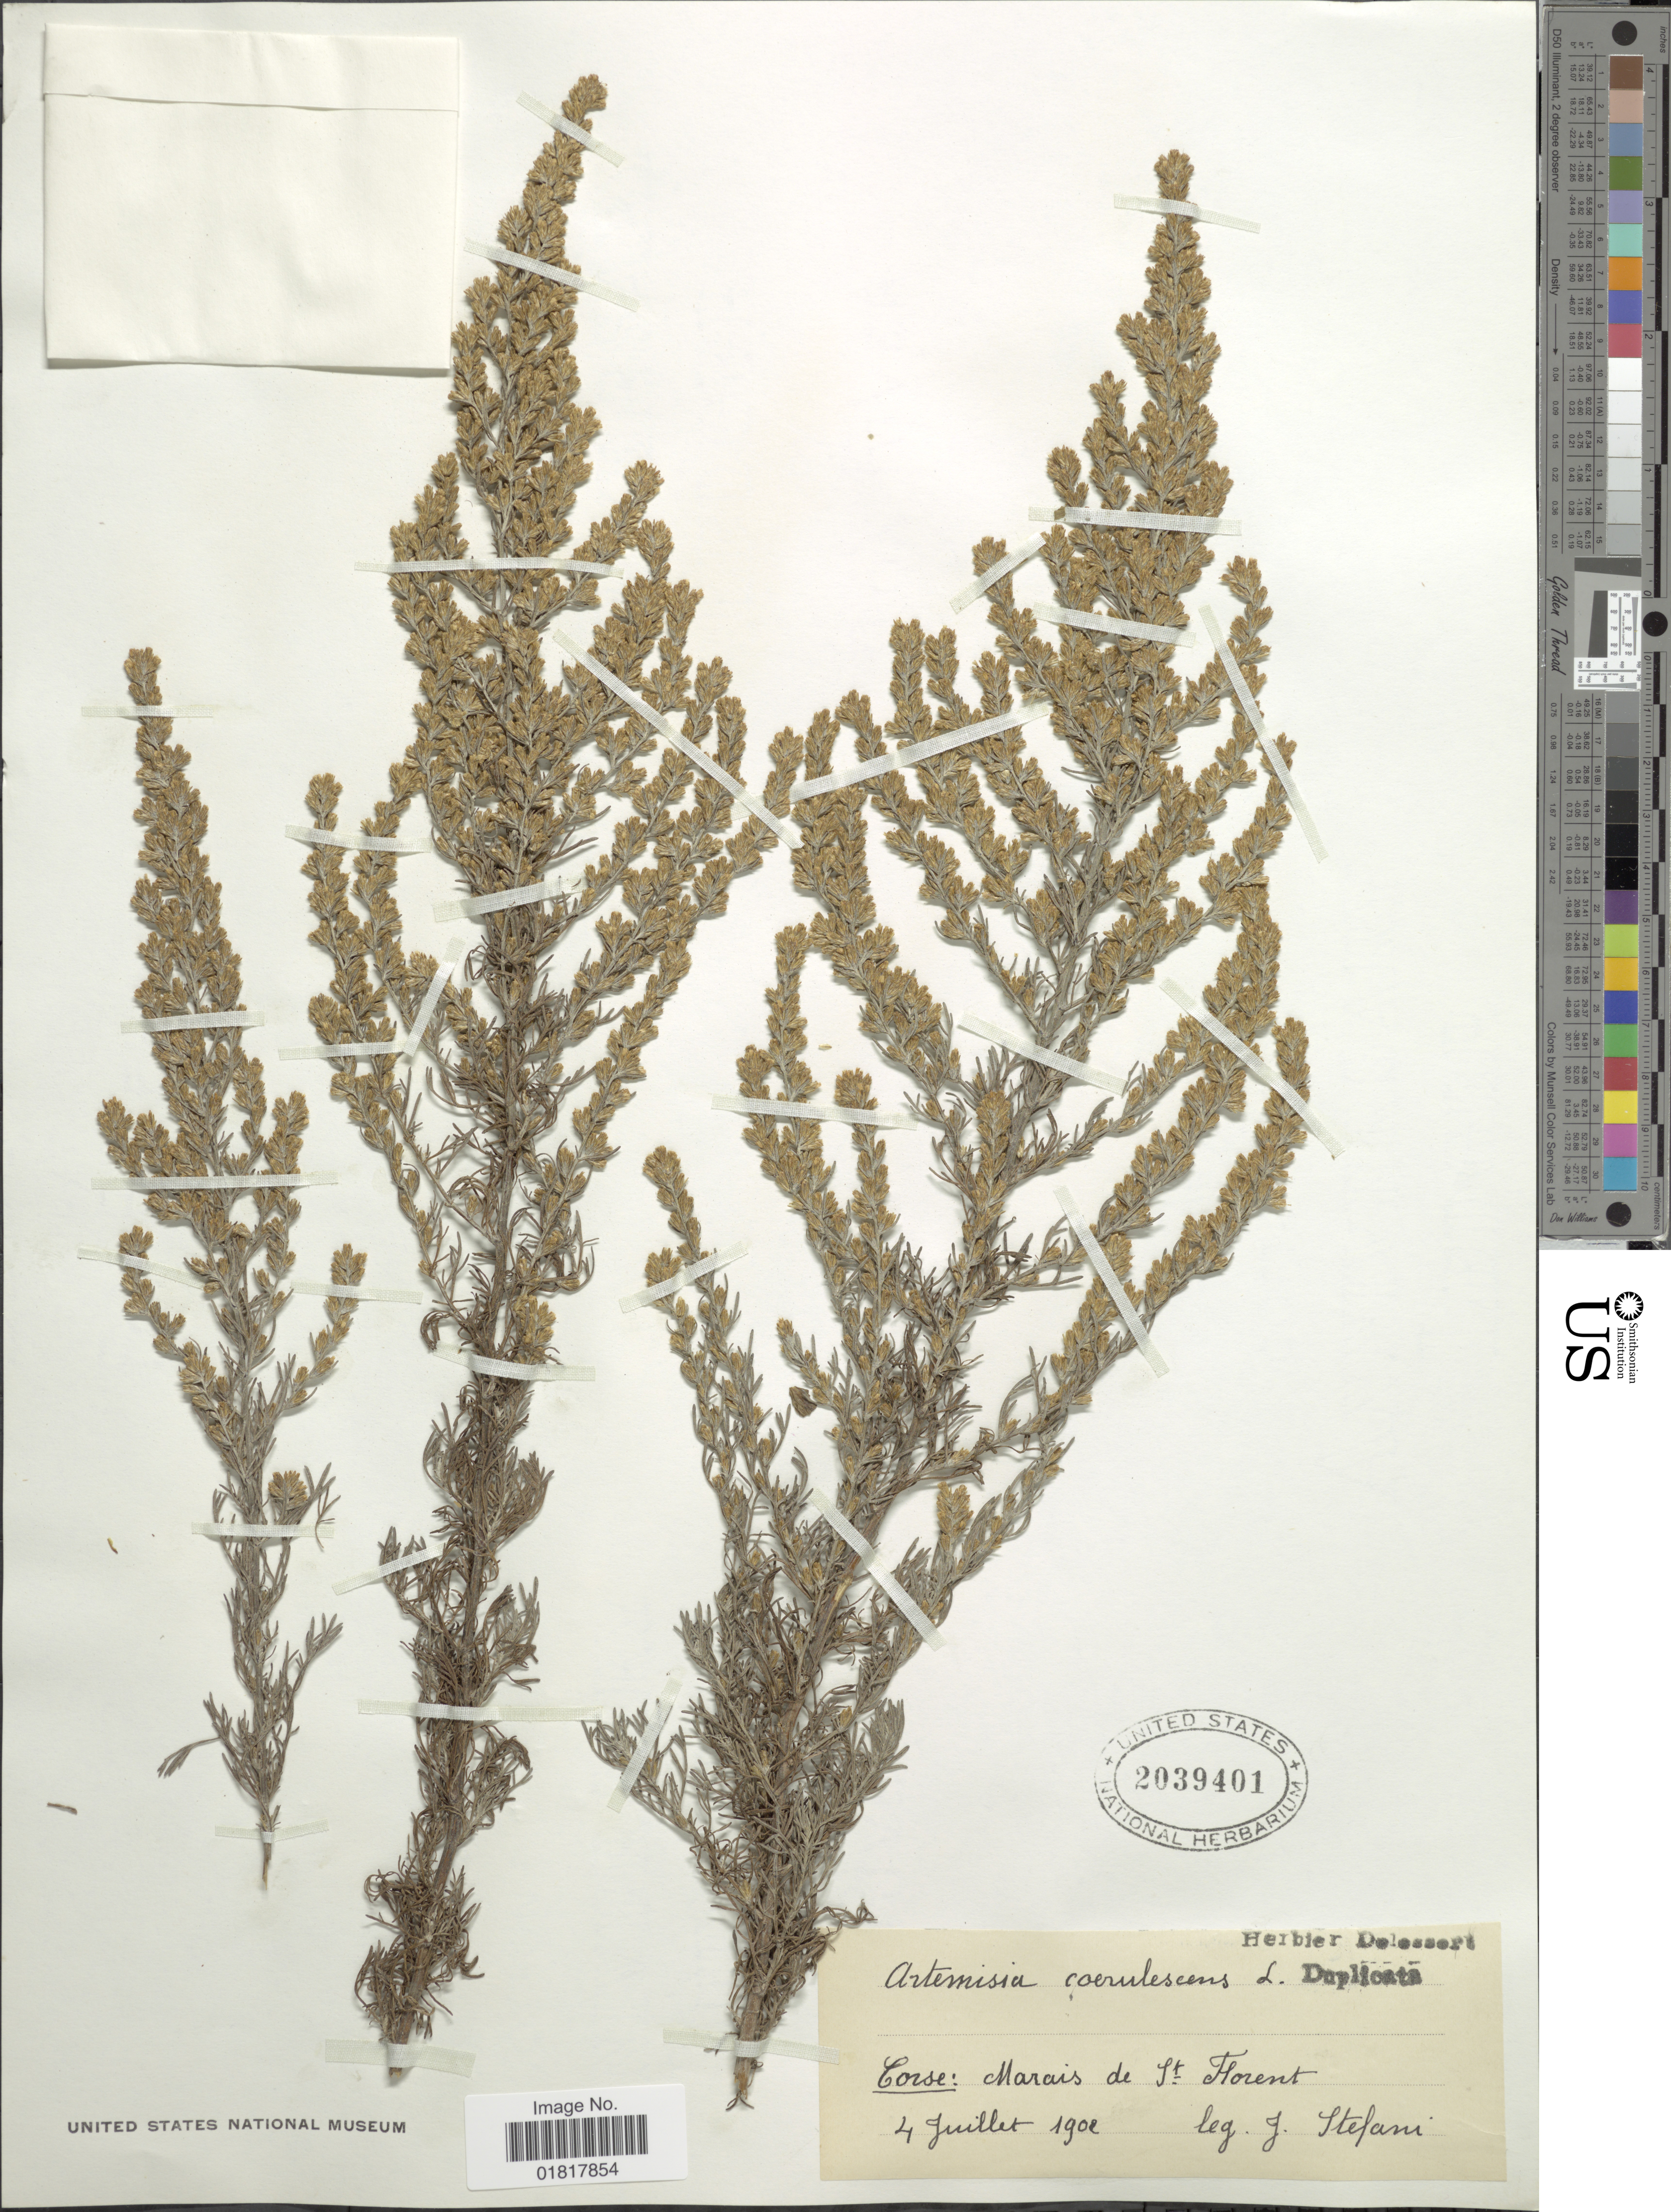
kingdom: Plantae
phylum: Tracheophyta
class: Magnoliopsida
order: Asterales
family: Asteraceae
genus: Artemisia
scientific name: Artemisia coerulescens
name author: L.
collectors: J. Stefani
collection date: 1902-07-04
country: France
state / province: Corsica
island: Corse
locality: Marcis de St. Florent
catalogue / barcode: US 2039401